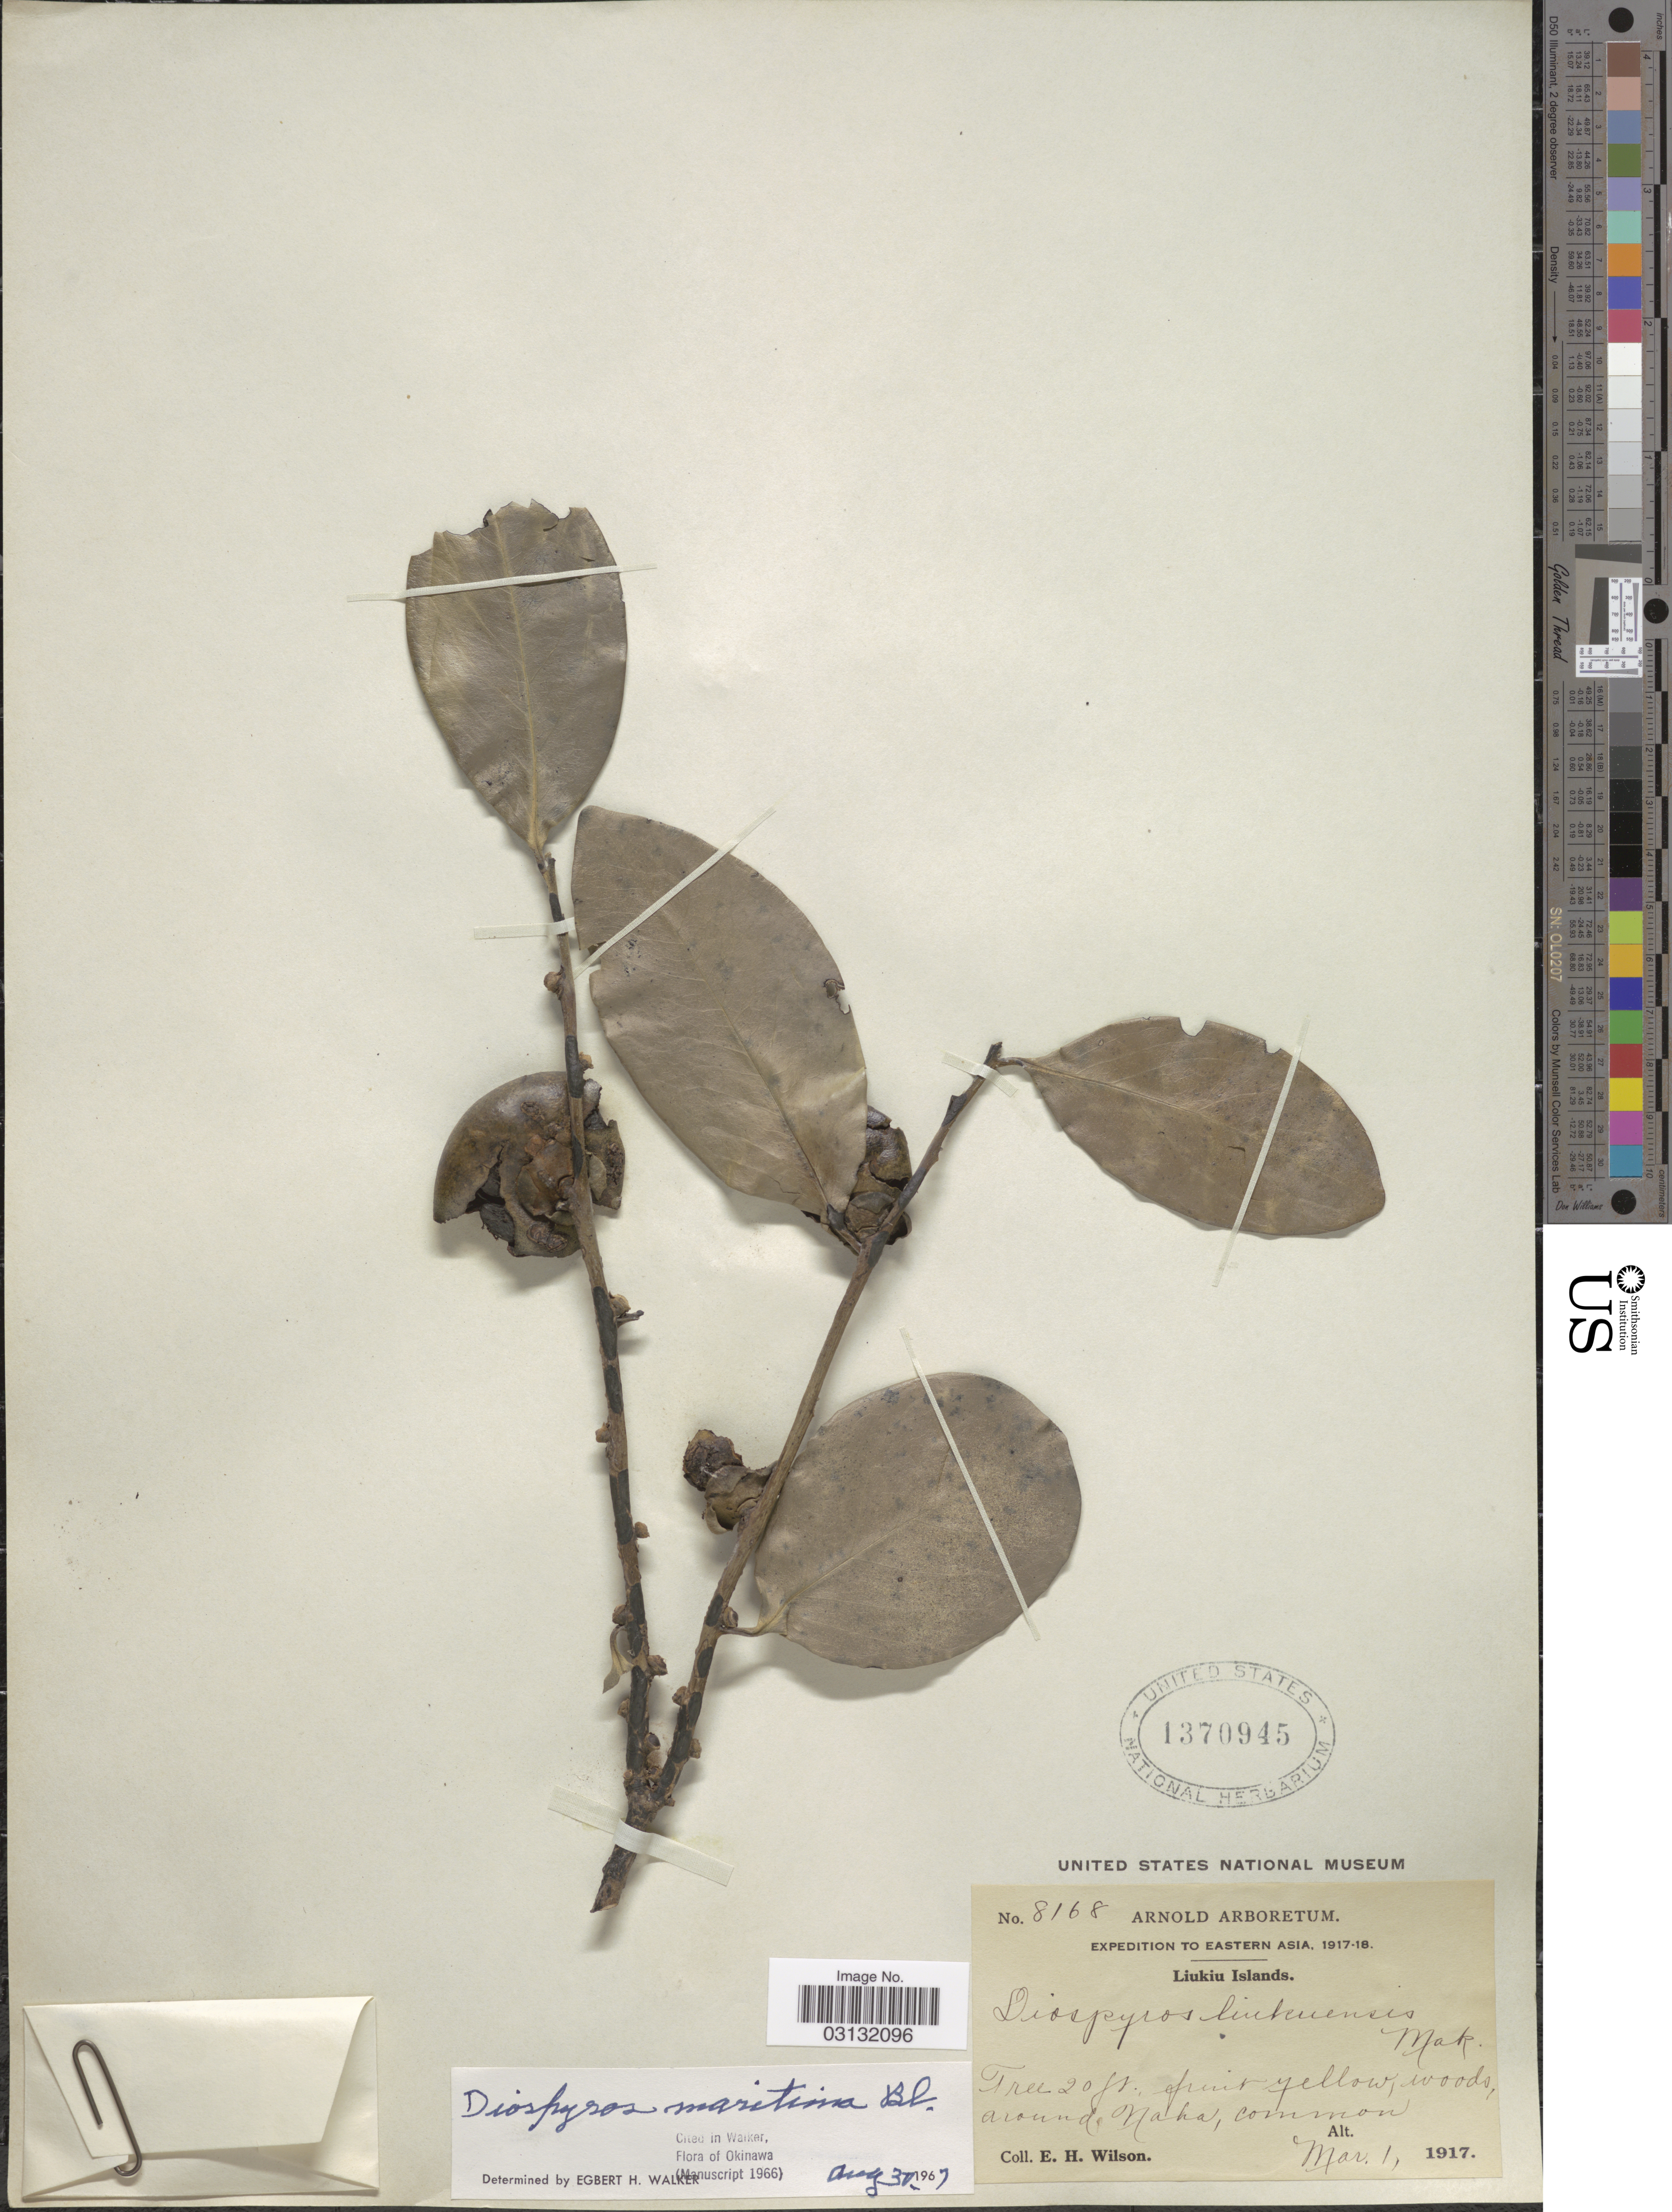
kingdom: Plantae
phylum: Tracheophyta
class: Magnoliopsida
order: Ericales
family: Ebenaceae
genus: Diospyros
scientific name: Diospyros maritima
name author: Blume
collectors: E. Wilson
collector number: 8168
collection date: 1917-03-01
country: Japan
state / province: Okinawa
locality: Eastern Asia, Liukiu Islands, around Naha.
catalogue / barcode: US 1370945